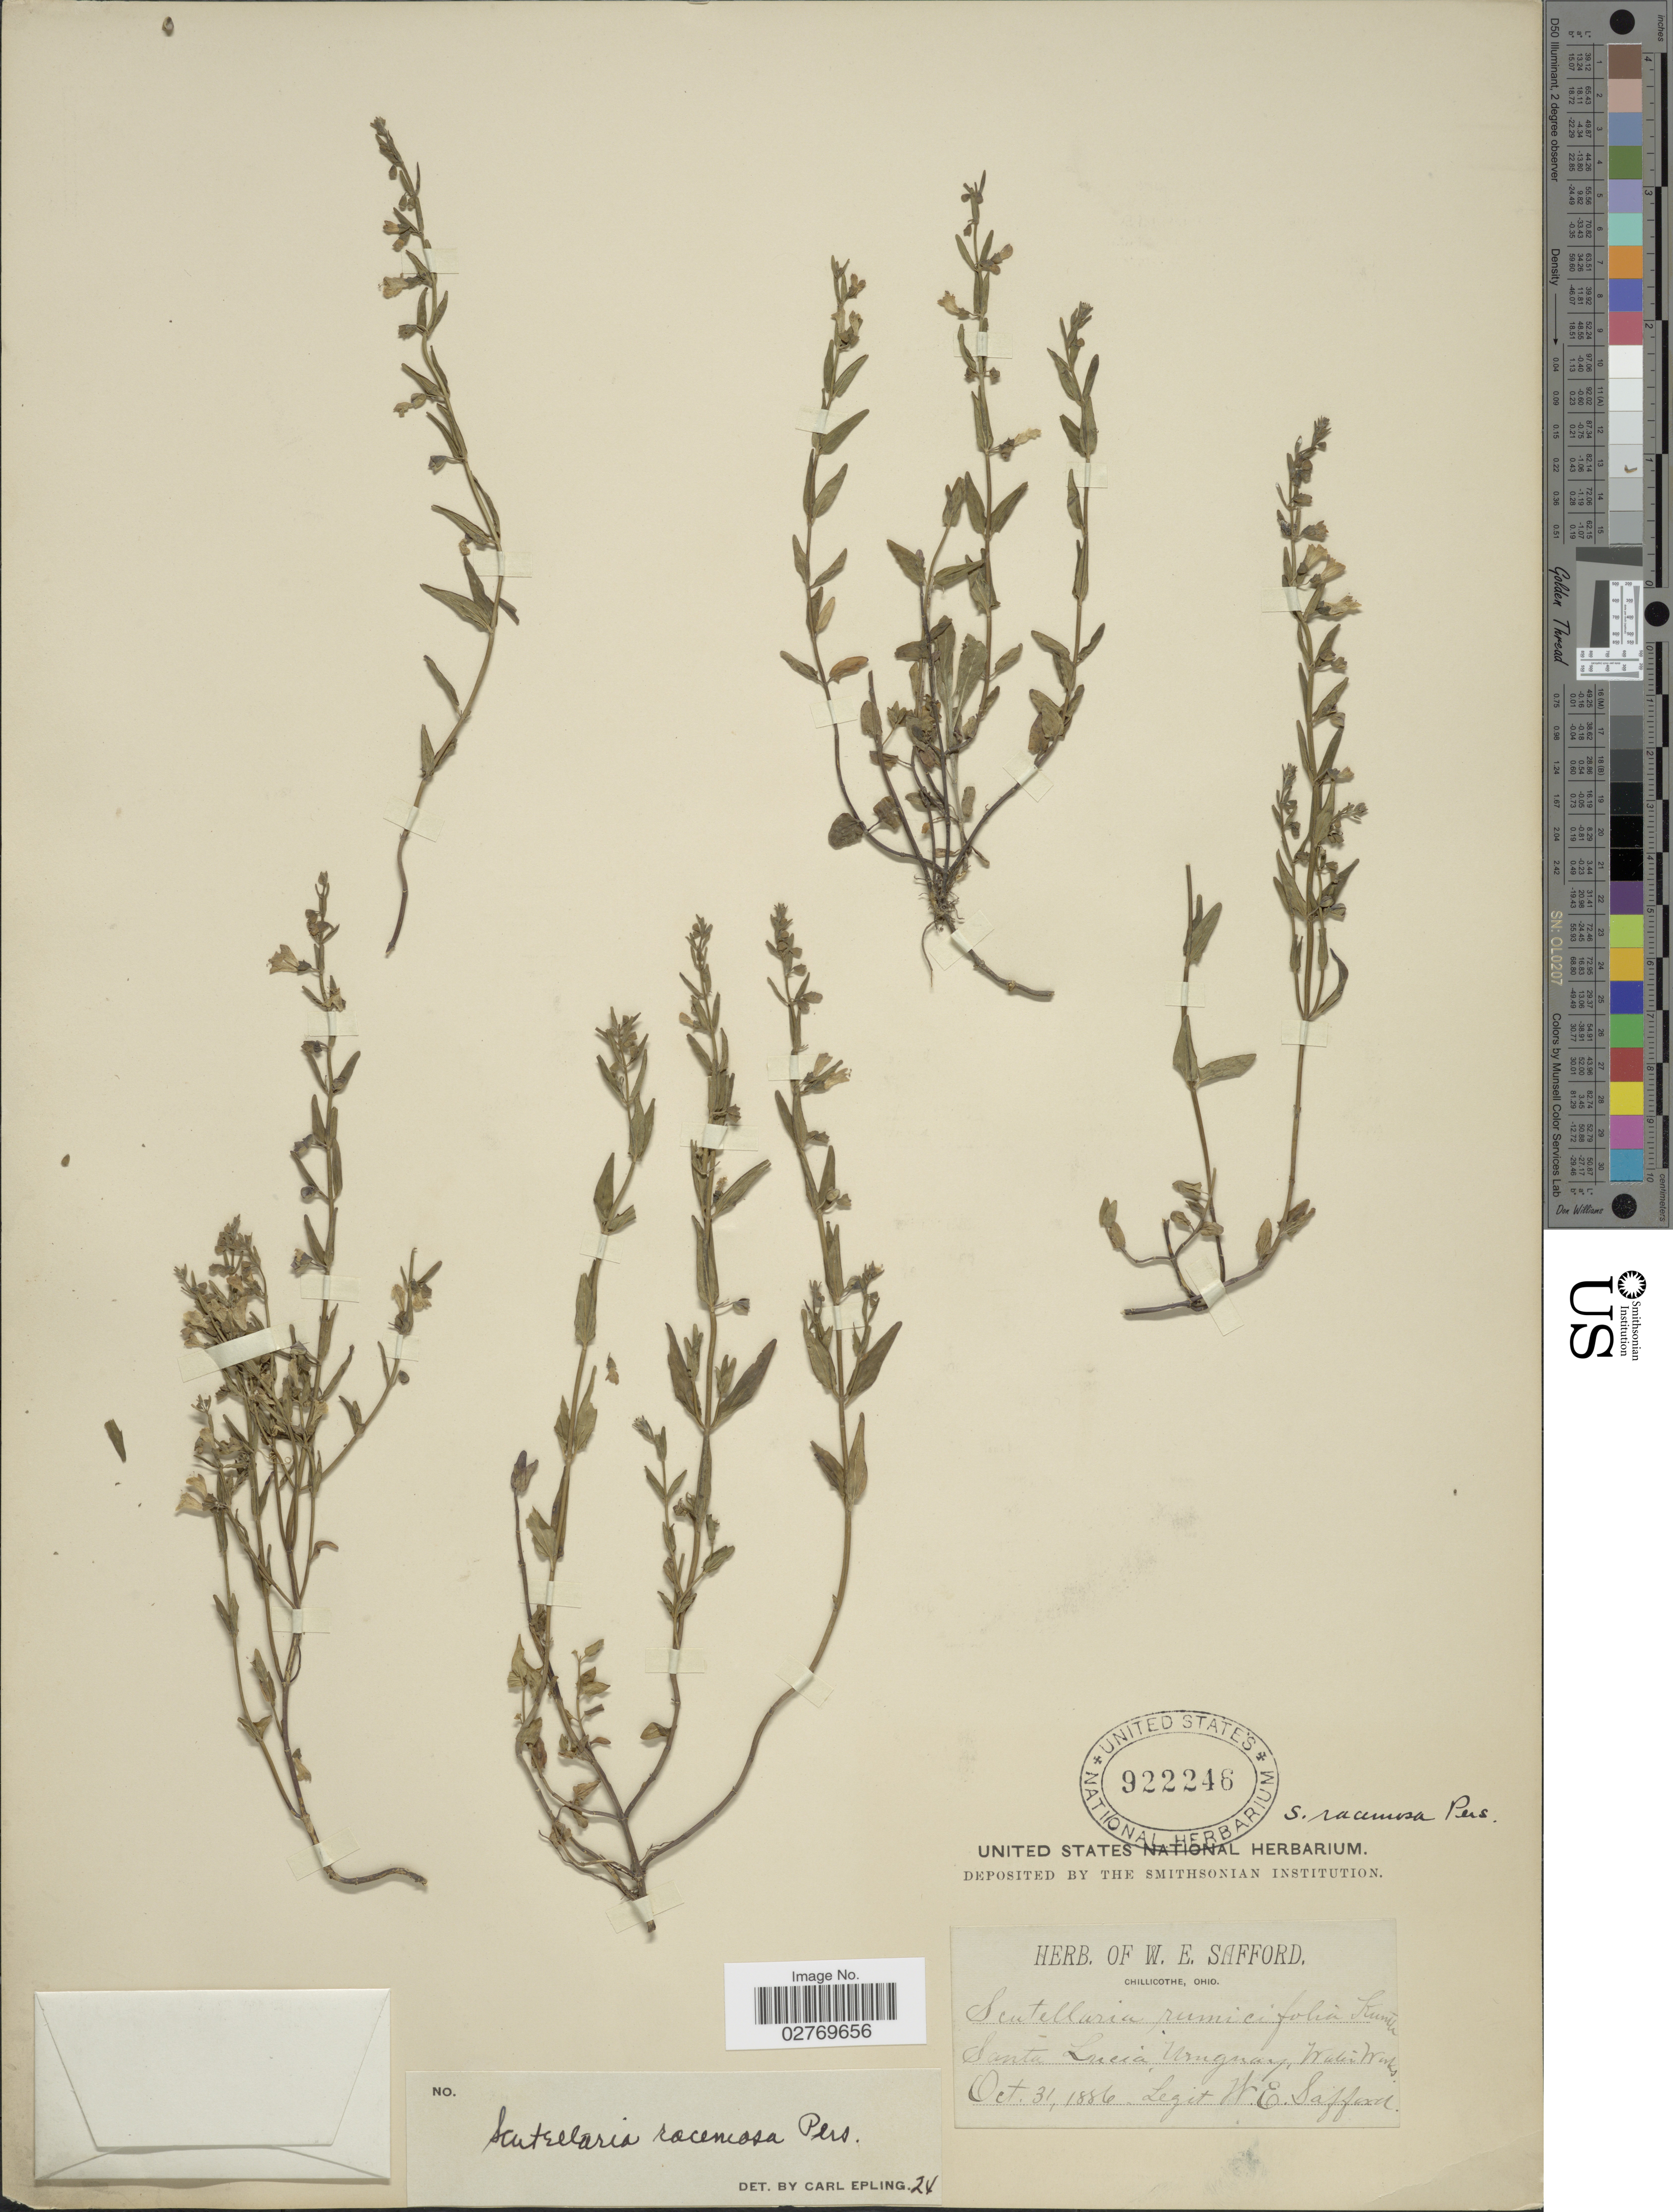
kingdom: Plantae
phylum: Tracheophyta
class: Magnoliopsida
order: Lamiales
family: Lamiaceae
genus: Scutellaria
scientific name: Scutellaria racemosa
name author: Pers.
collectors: W. E. Safford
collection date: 1886-10-31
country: Uruguay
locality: Santa Lucia, Water Works.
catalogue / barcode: US 922246